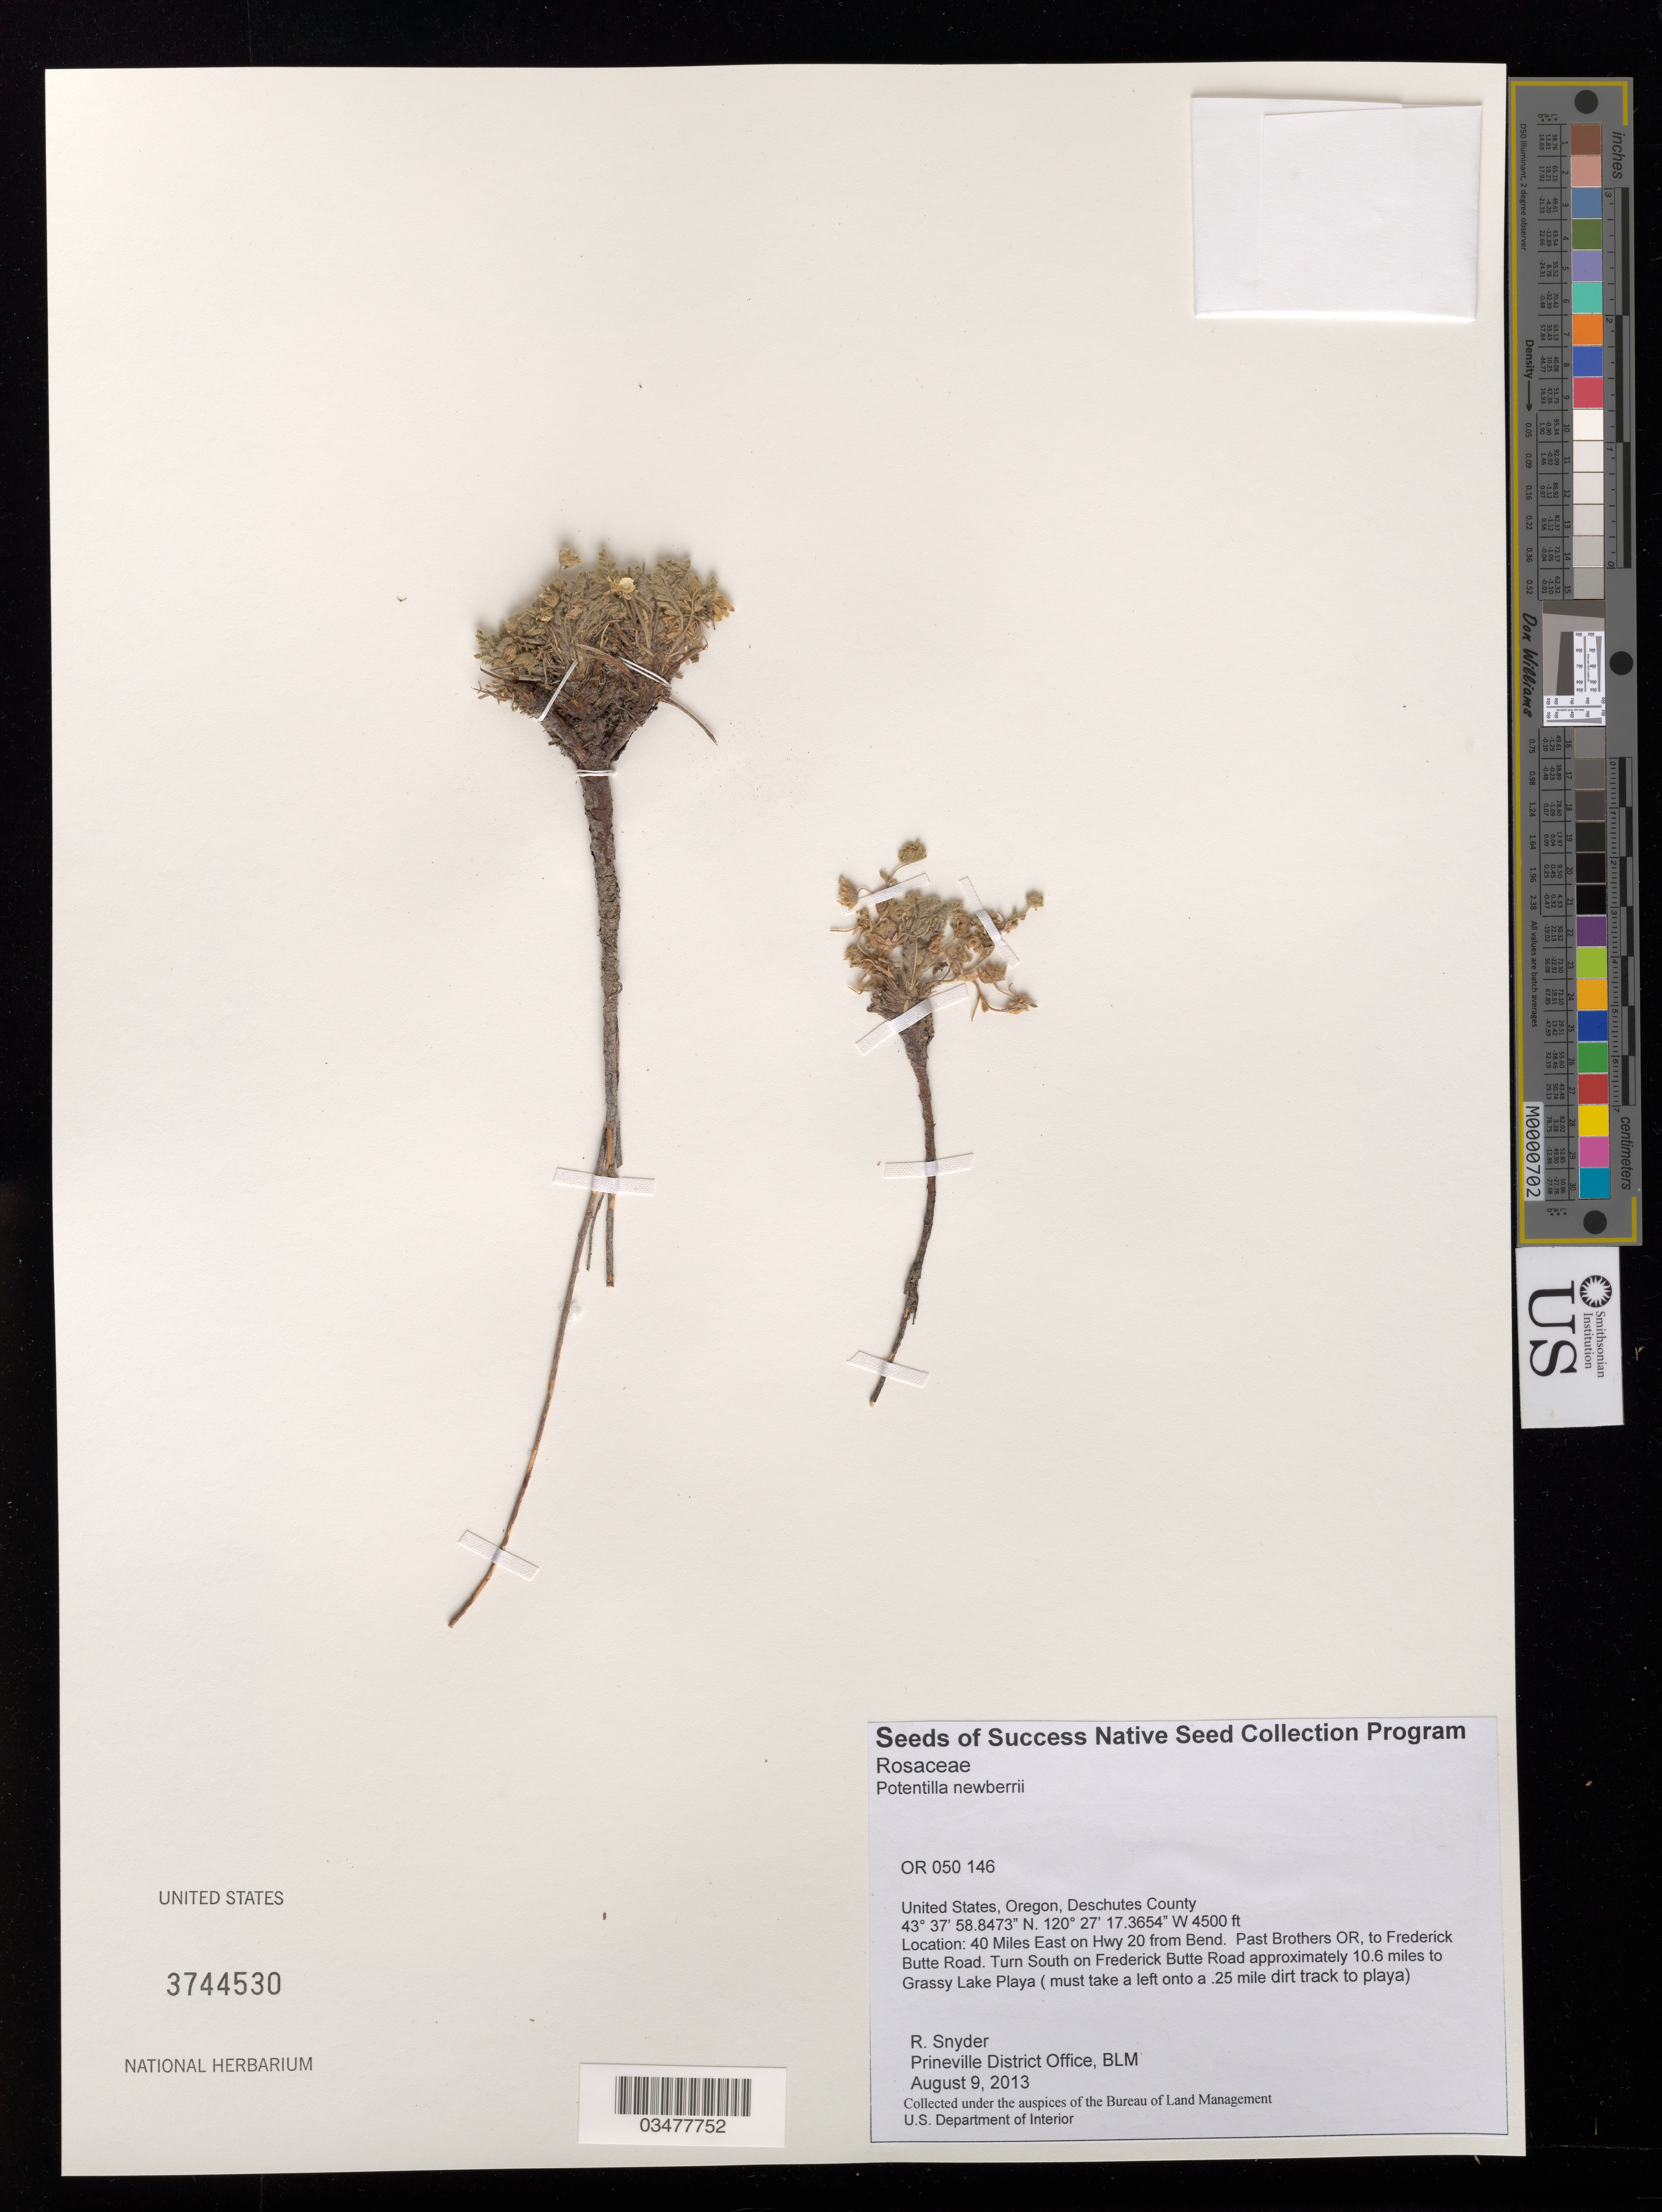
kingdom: Plantae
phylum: Tracheophyta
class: Magnoliopsida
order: Rosales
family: Rosaceae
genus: Potentilla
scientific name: Potentilla newberryi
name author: A. Gray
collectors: R. Snyder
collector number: OR 050 146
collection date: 2013-08-09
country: United States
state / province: Oregon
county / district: Deschutes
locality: S on Frederick Butte Road approx. 10.6 mi. to Grassy Lake Playa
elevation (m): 1372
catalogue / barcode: US 3744530